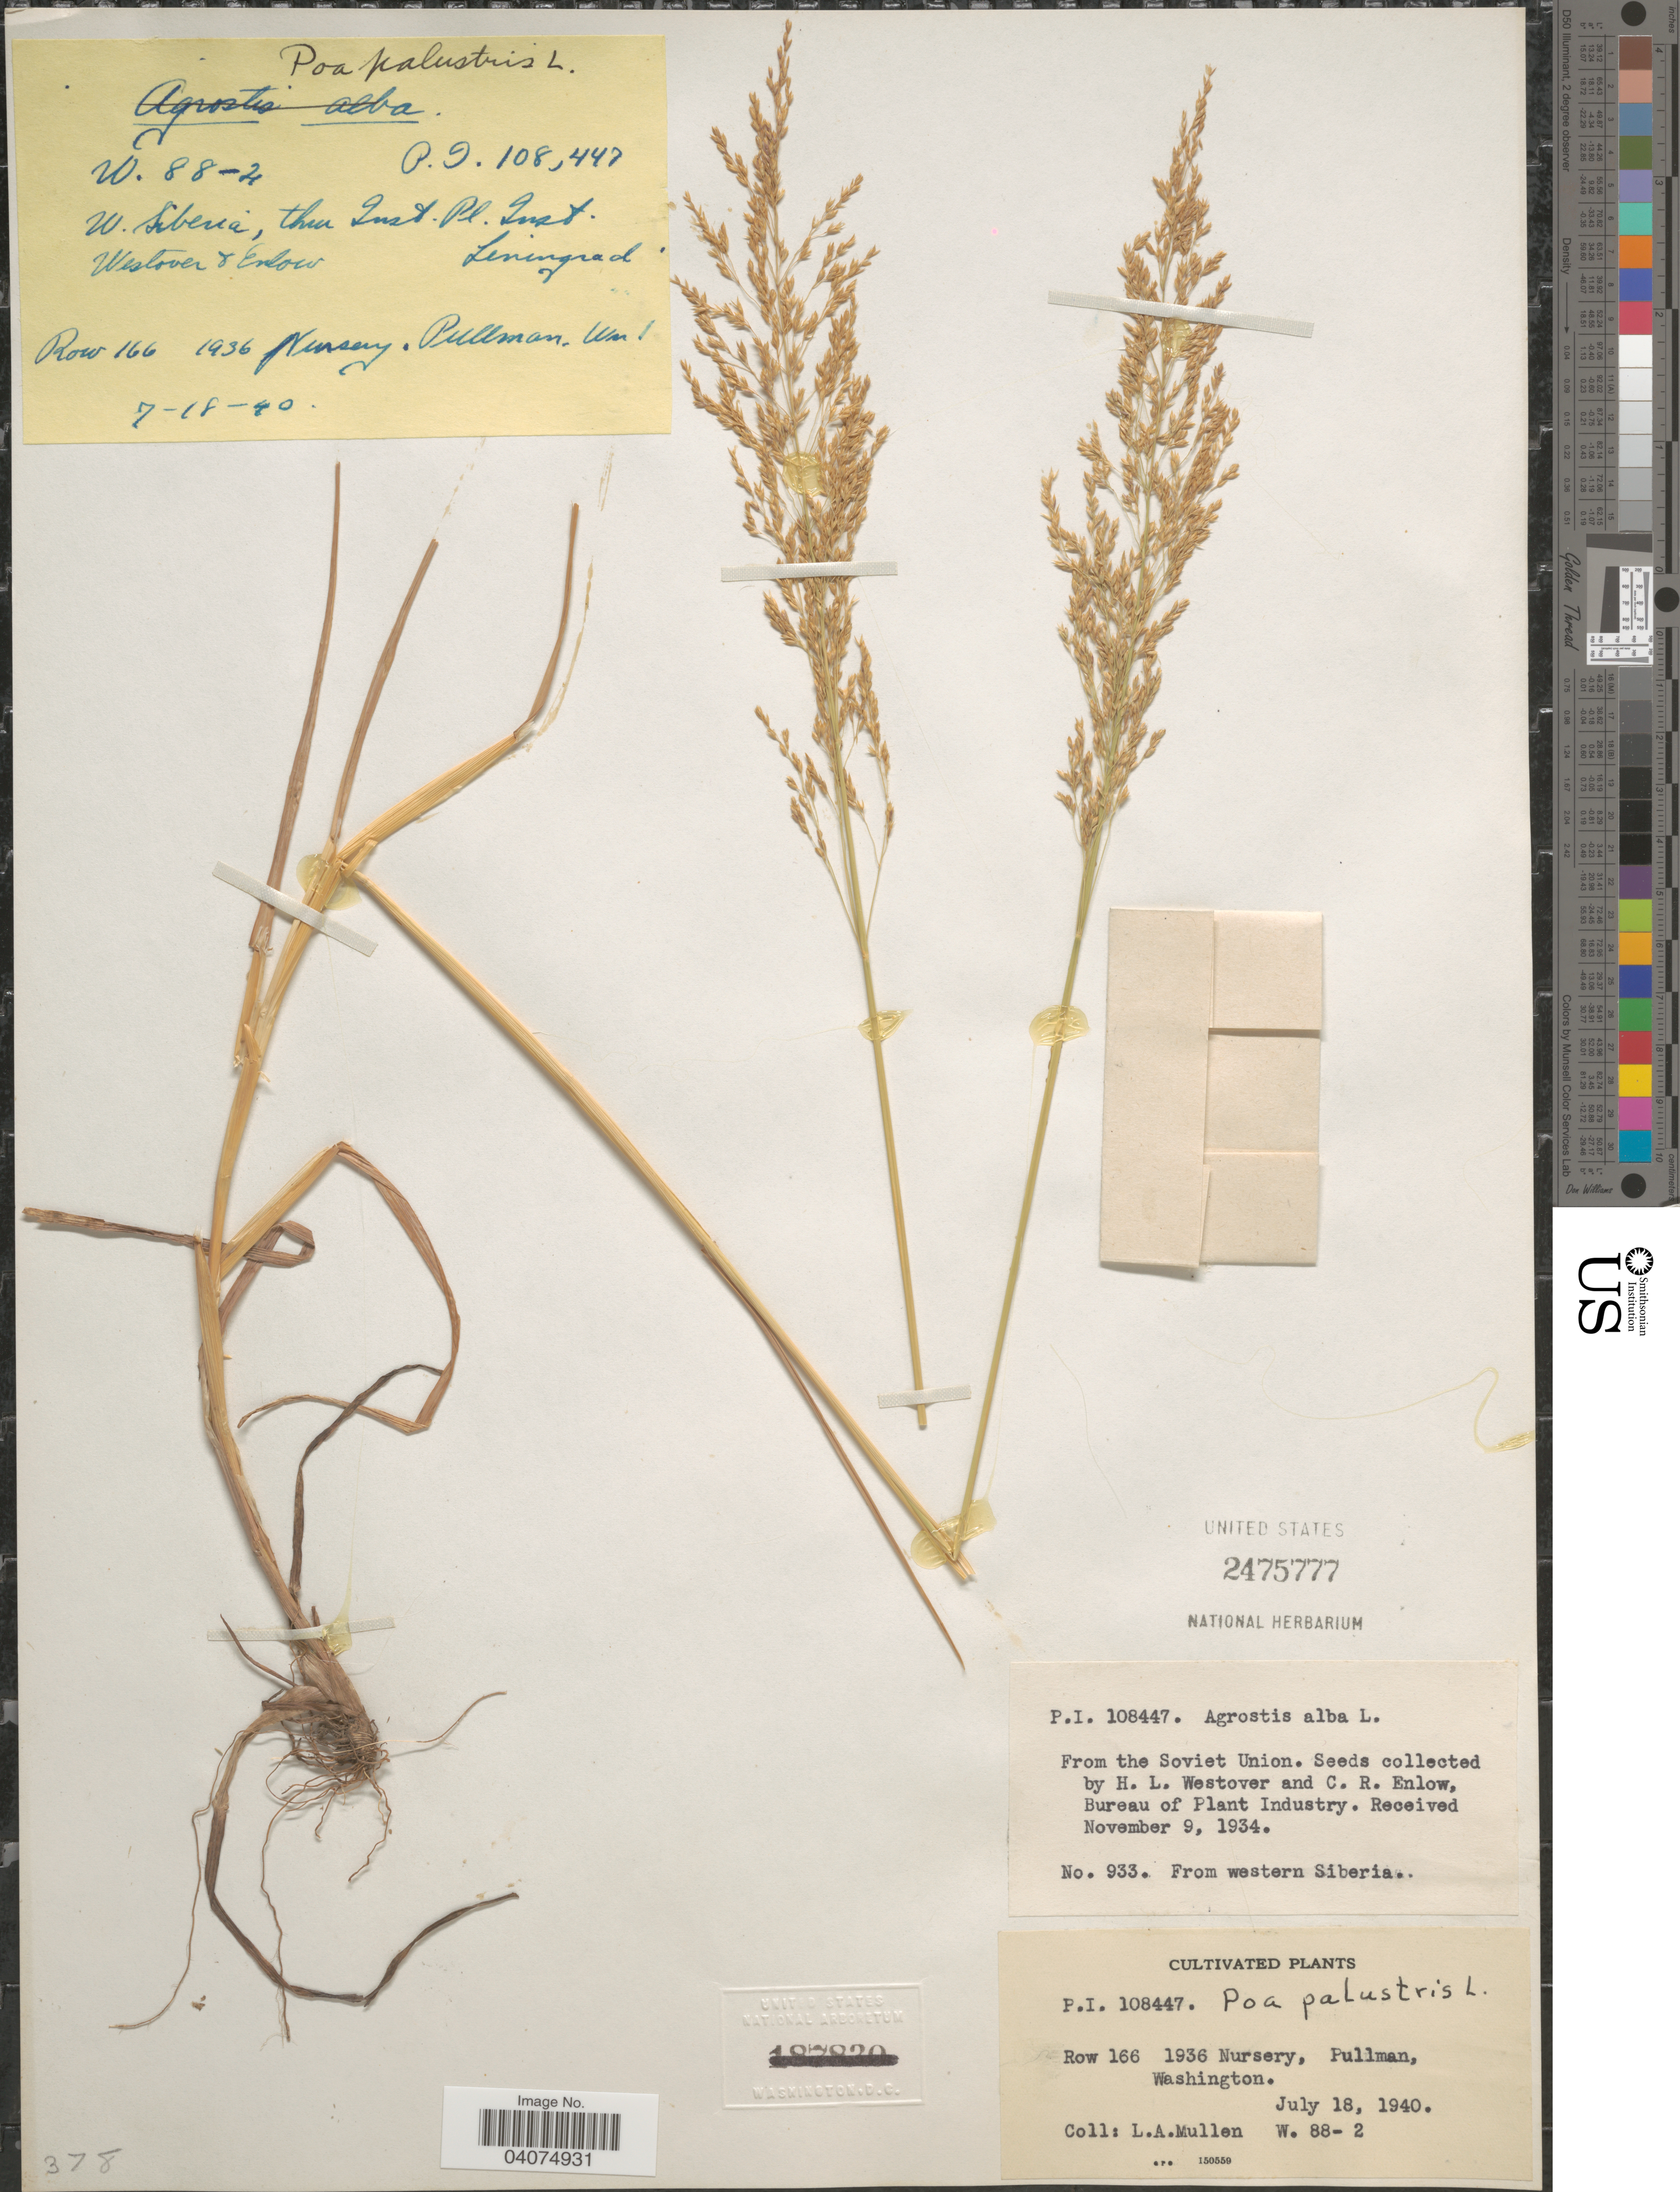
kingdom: Plantae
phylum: Tracheophyta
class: Liliopsida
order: Poales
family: Poaceae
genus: Poa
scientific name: Poa palustris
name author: L.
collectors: L. Mullen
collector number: W88-2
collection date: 1940-07-18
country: United States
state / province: Washington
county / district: Whitman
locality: Row 166 1936 Nursery, Pullman.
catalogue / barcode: US 2475777